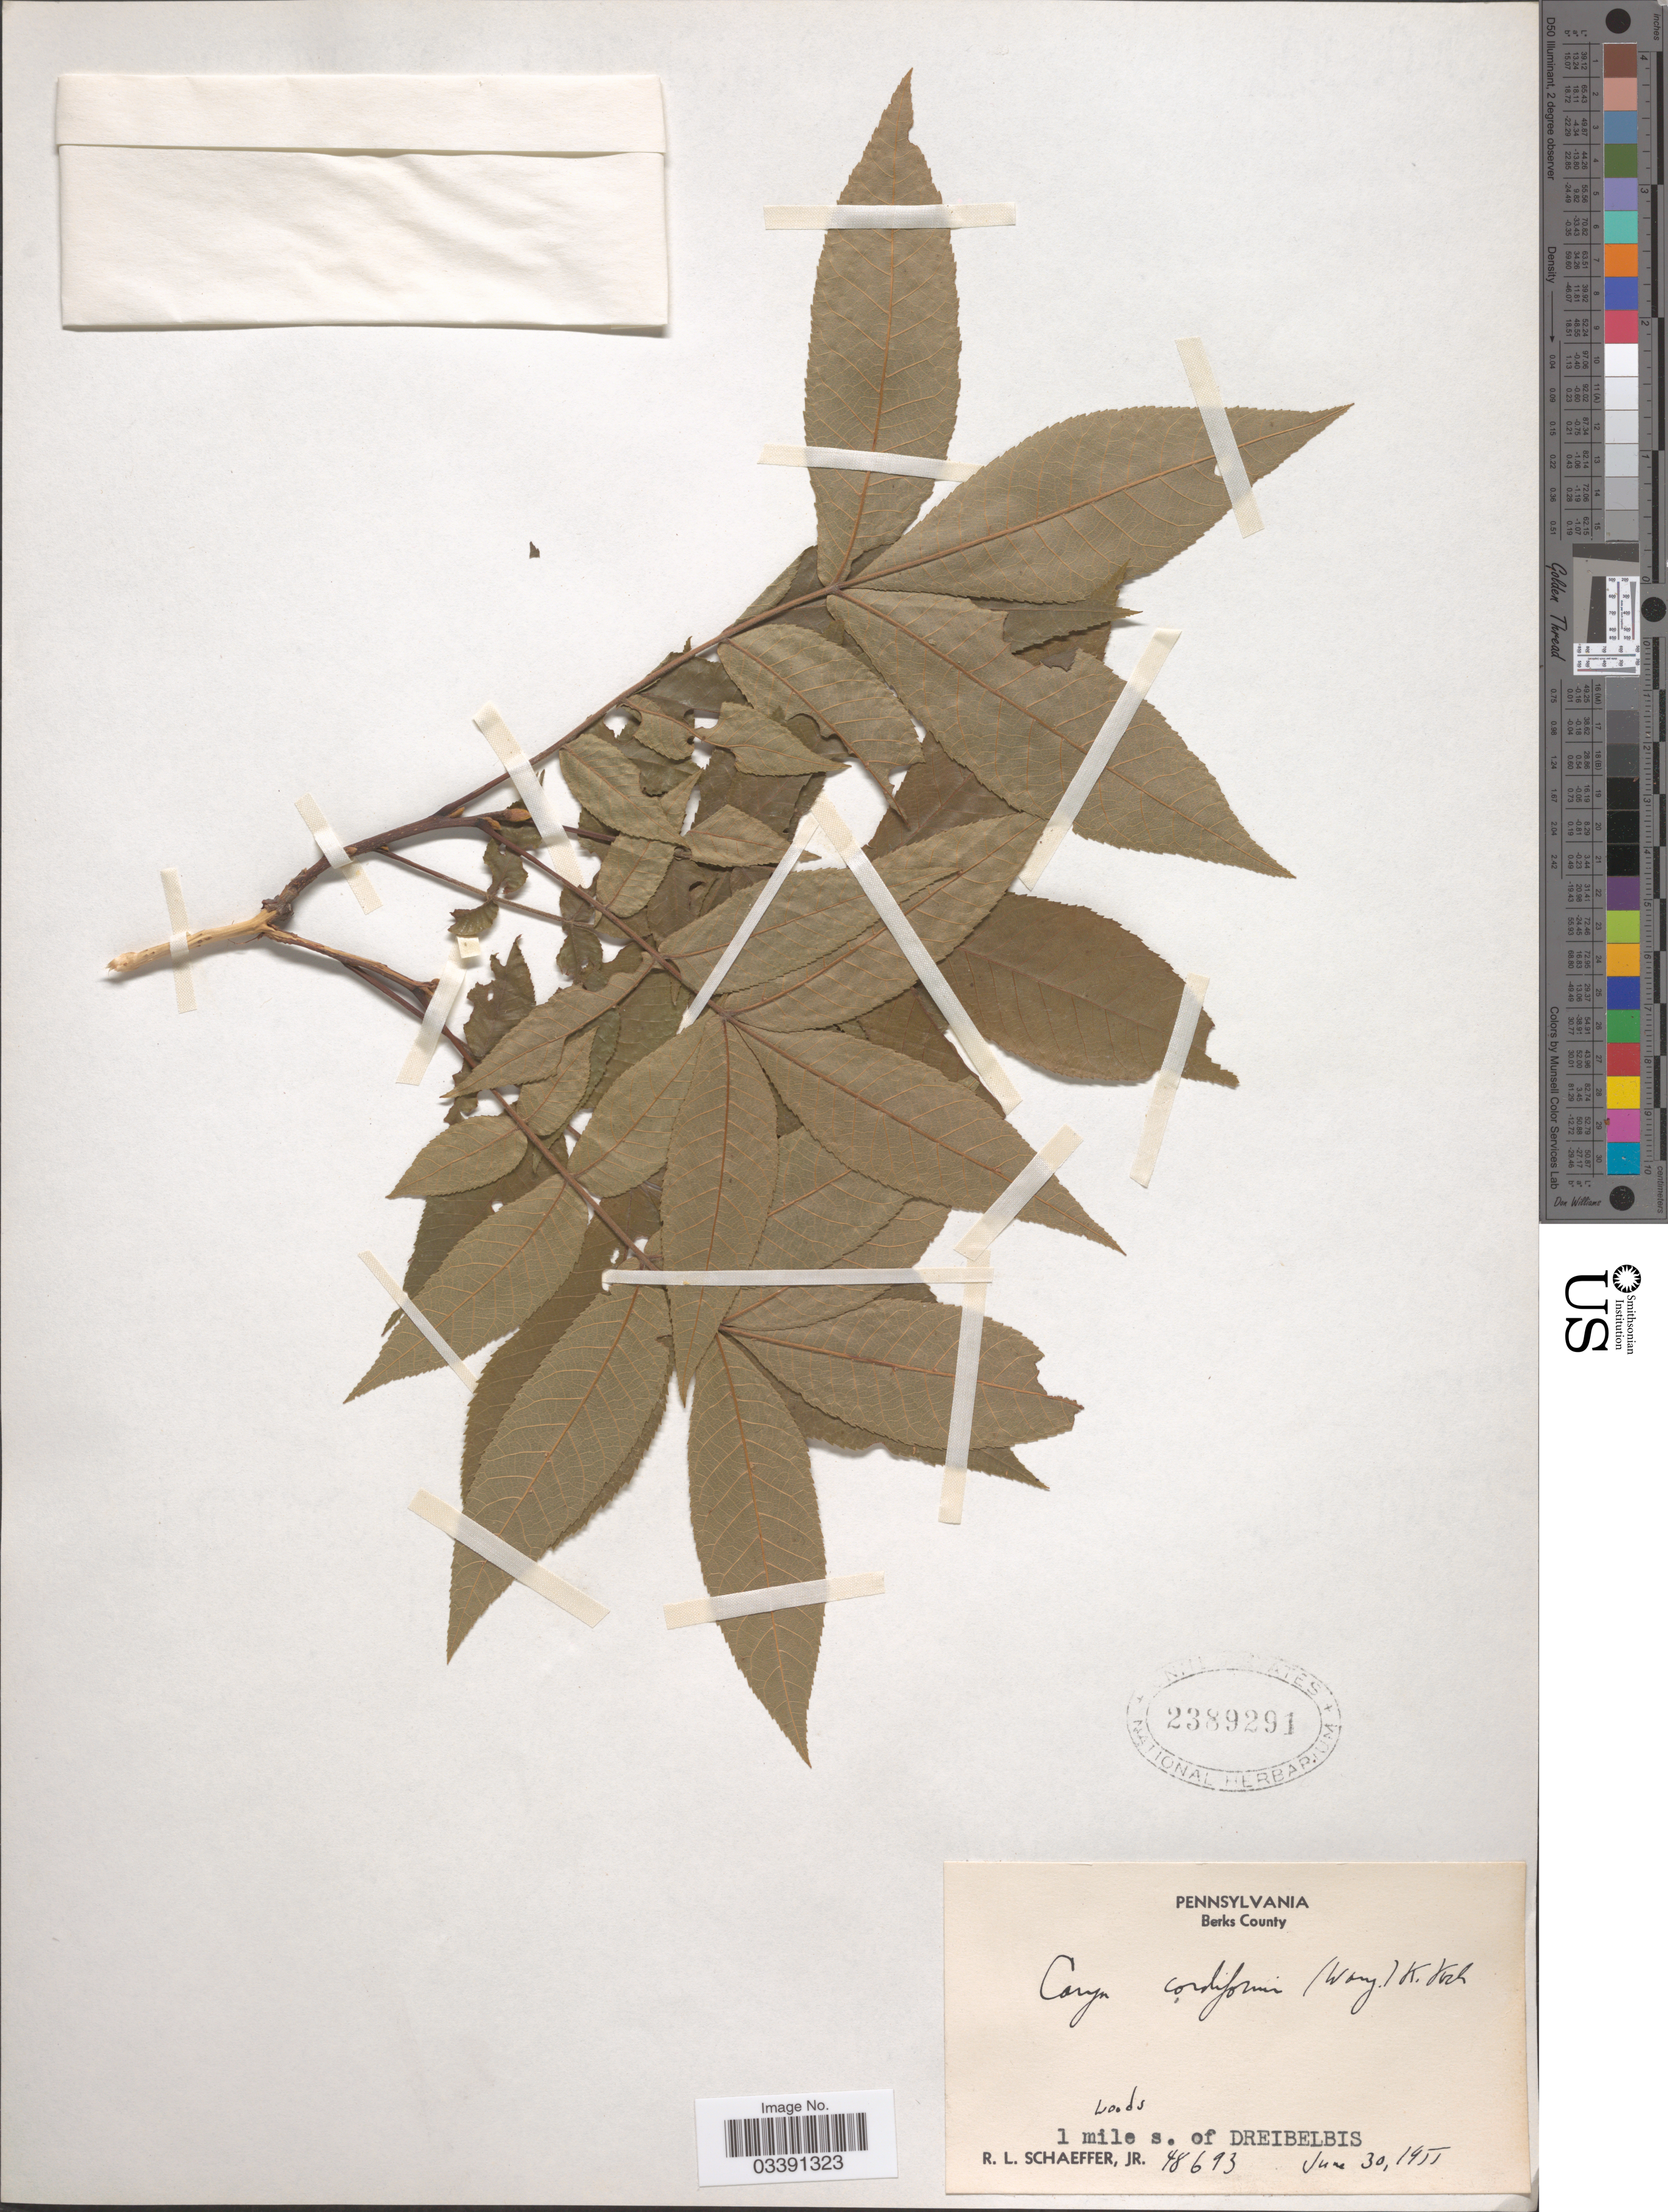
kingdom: Plantae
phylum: Tracheophyta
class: Magnoliopsida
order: Fagales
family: Juglandaceae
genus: Carya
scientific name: Carya cordiformis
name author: (Wangenh.) K. Koch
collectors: R. L. Schaeffer Jr.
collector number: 48693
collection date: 1955-06-30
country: United States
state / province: Pennsylvania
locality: Berks County. 1 mile s. of Dreibelbis.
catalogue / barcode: US 2389291